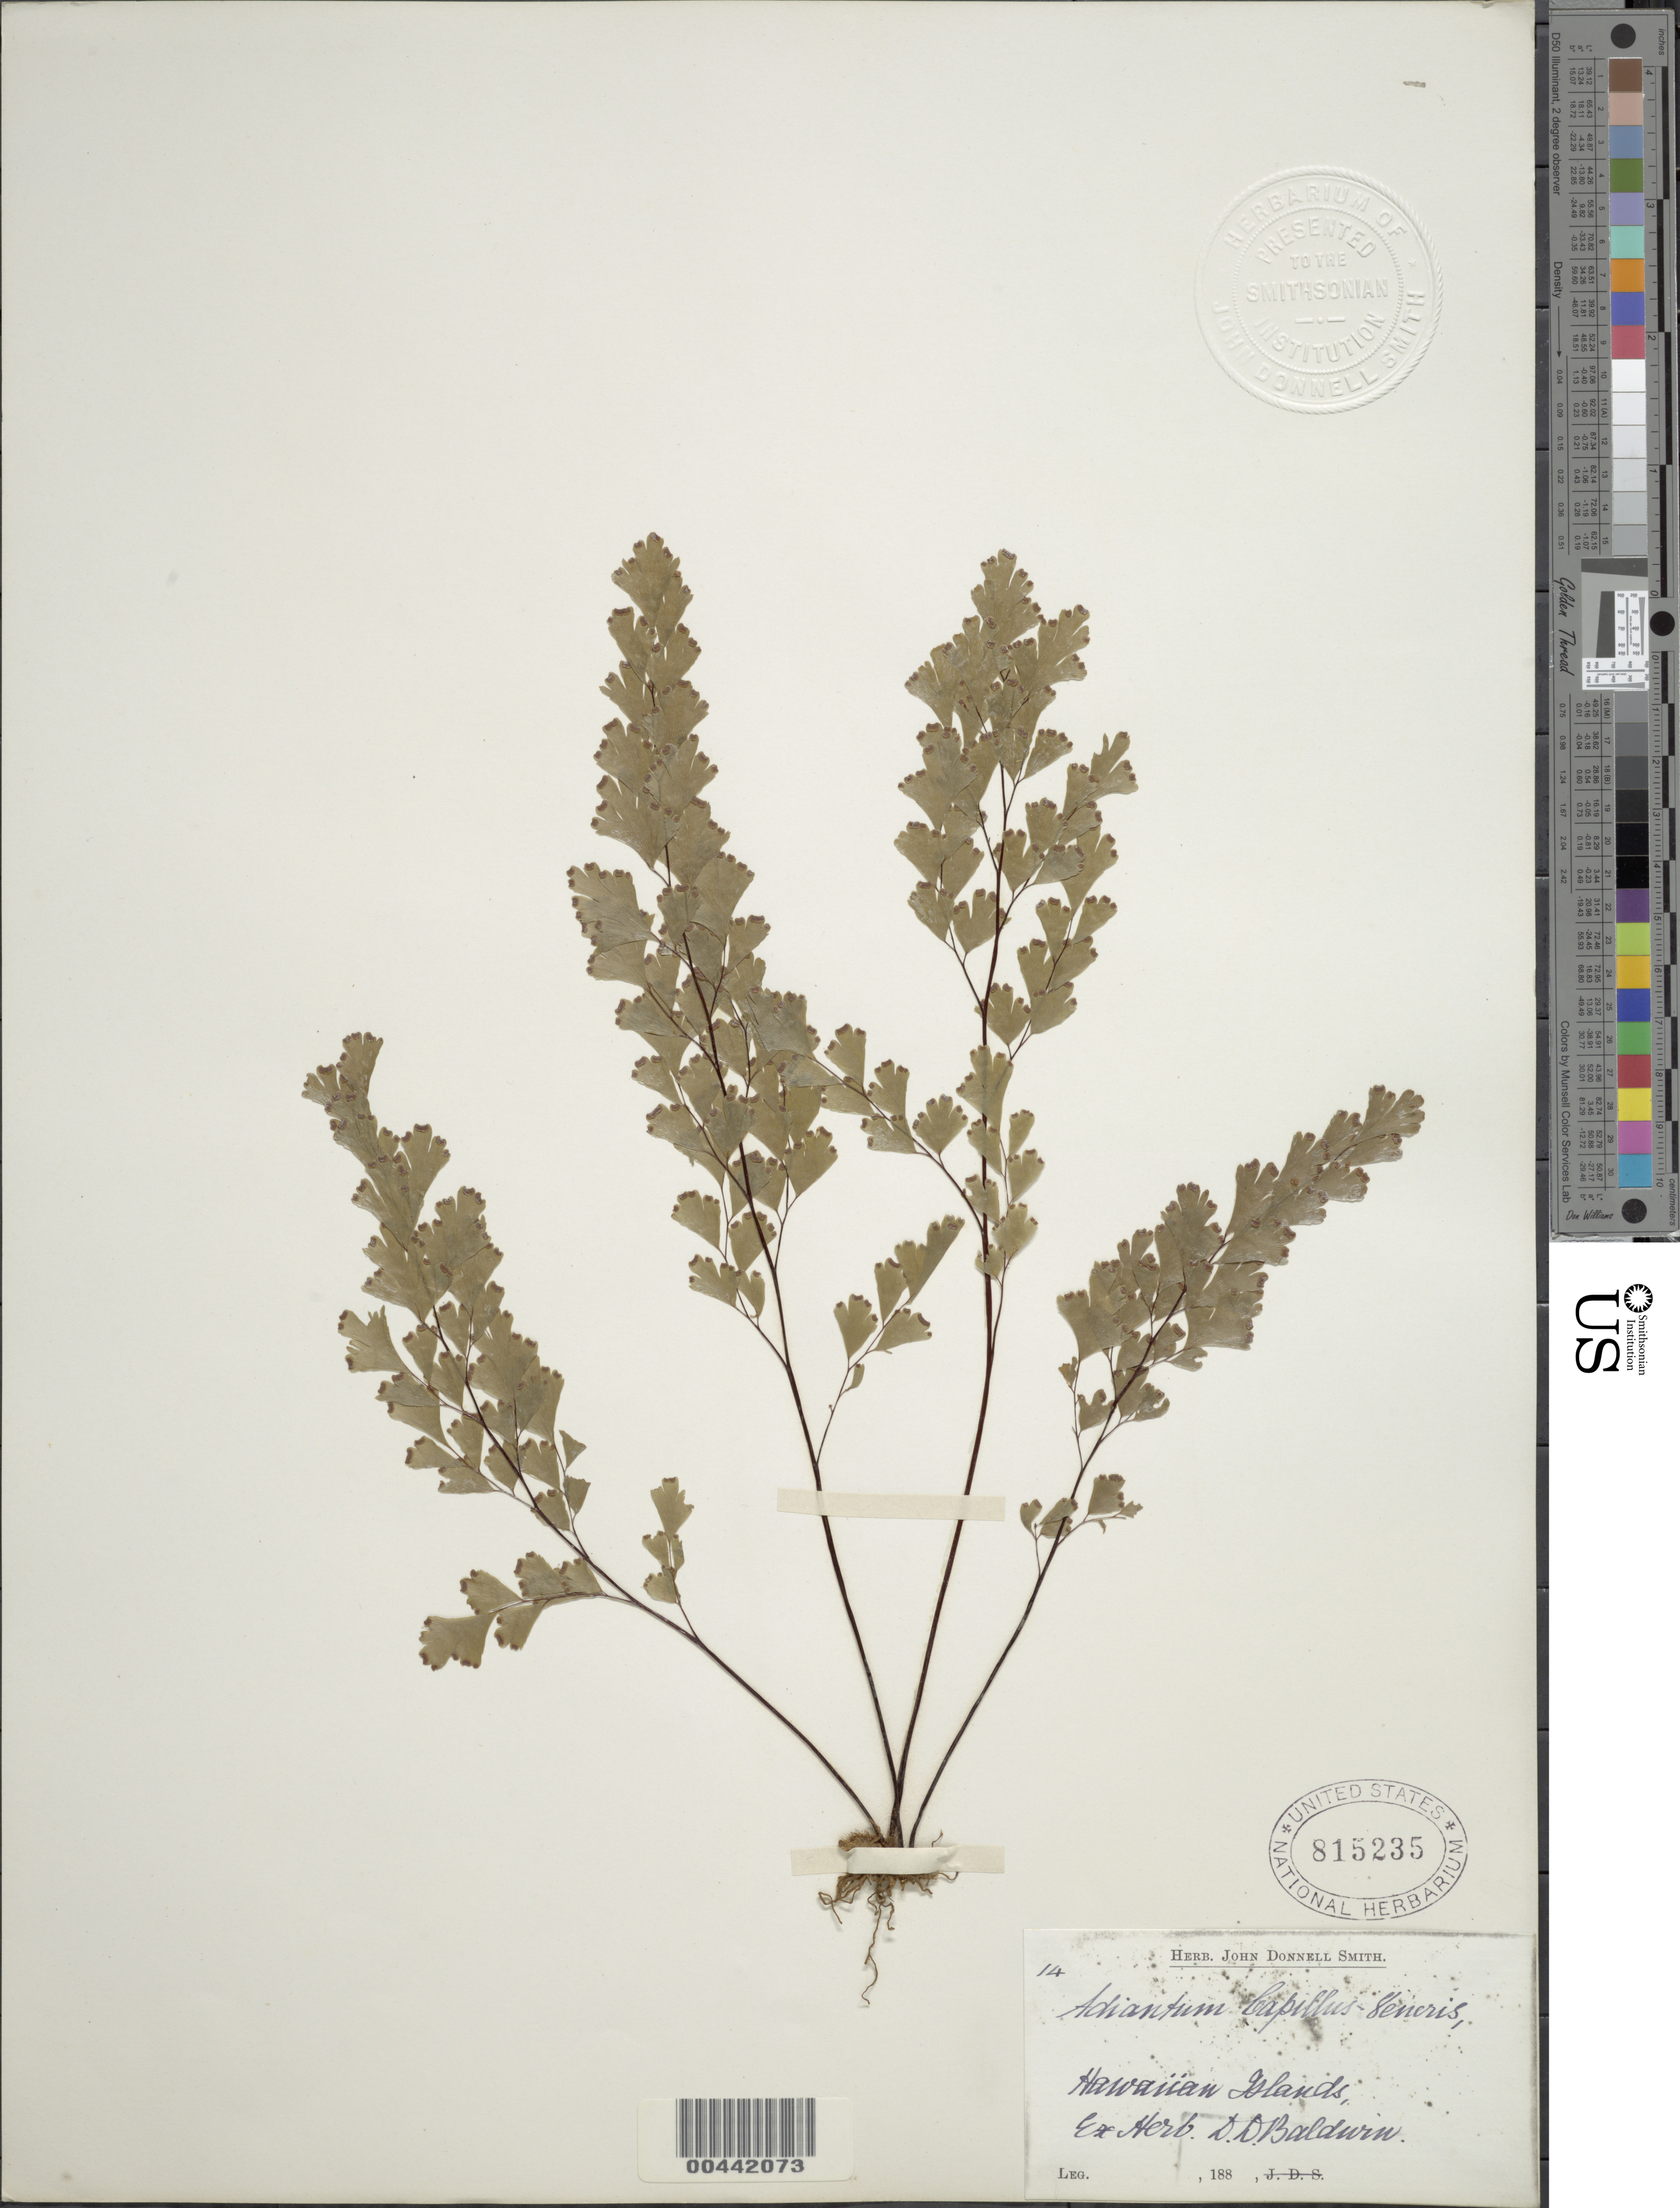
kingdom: Plantae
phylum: Tracheophyta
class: Polypodiopsida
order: Polypodiales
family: Pteridaceae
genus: Adiantum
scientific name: Adiantum capillus-veneris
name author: L.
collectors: D. Baldwin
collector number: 14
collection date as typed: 188-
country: United States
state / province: Hawaii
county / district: Hawaii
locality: Hawaiian Islands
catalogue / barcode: US 815235